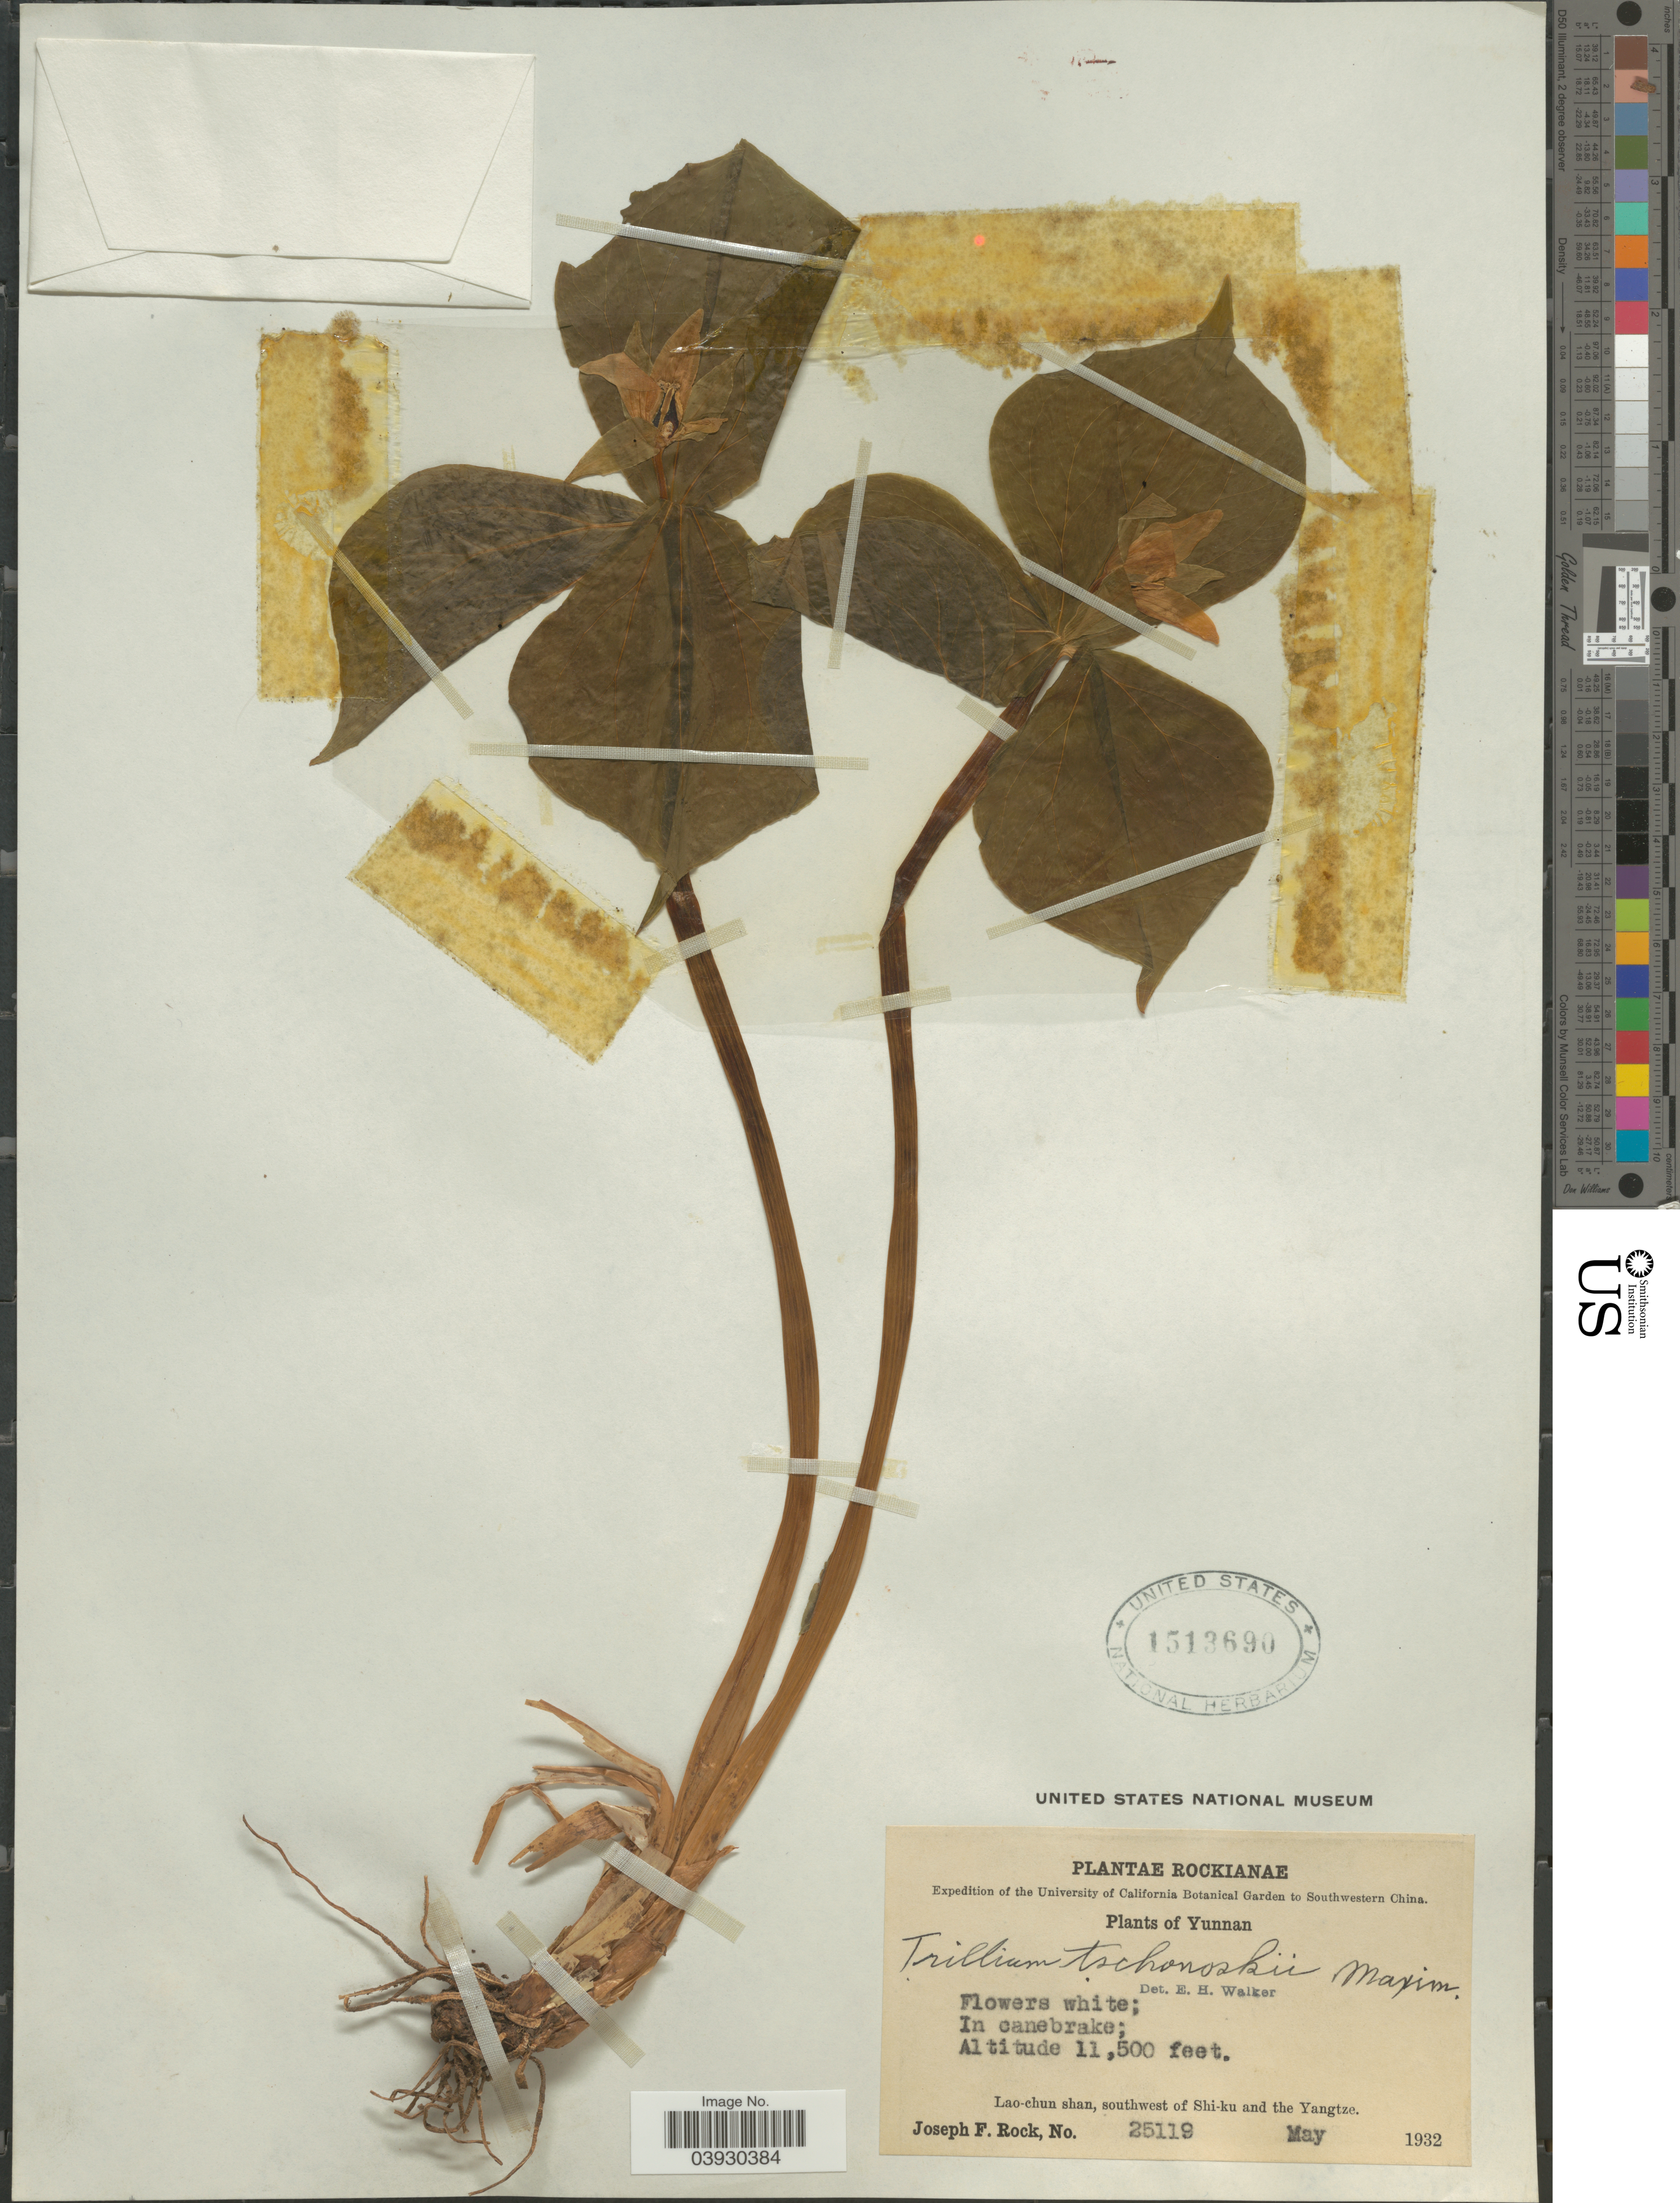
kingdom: Plantae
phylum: Tracheophyta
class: Liliopsida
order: Liliales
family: Melanthiaceae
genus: Trillium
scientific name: Trillium tschonoskii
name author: Maxim.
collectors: J. T. Rothrock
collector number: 25119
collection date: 1932-05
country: China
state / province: Yunnan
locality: Southwestern China. Lao-chun shan, southwest of Shi-ku and the Yangtze.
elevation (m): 3505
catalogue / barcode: US 1513690